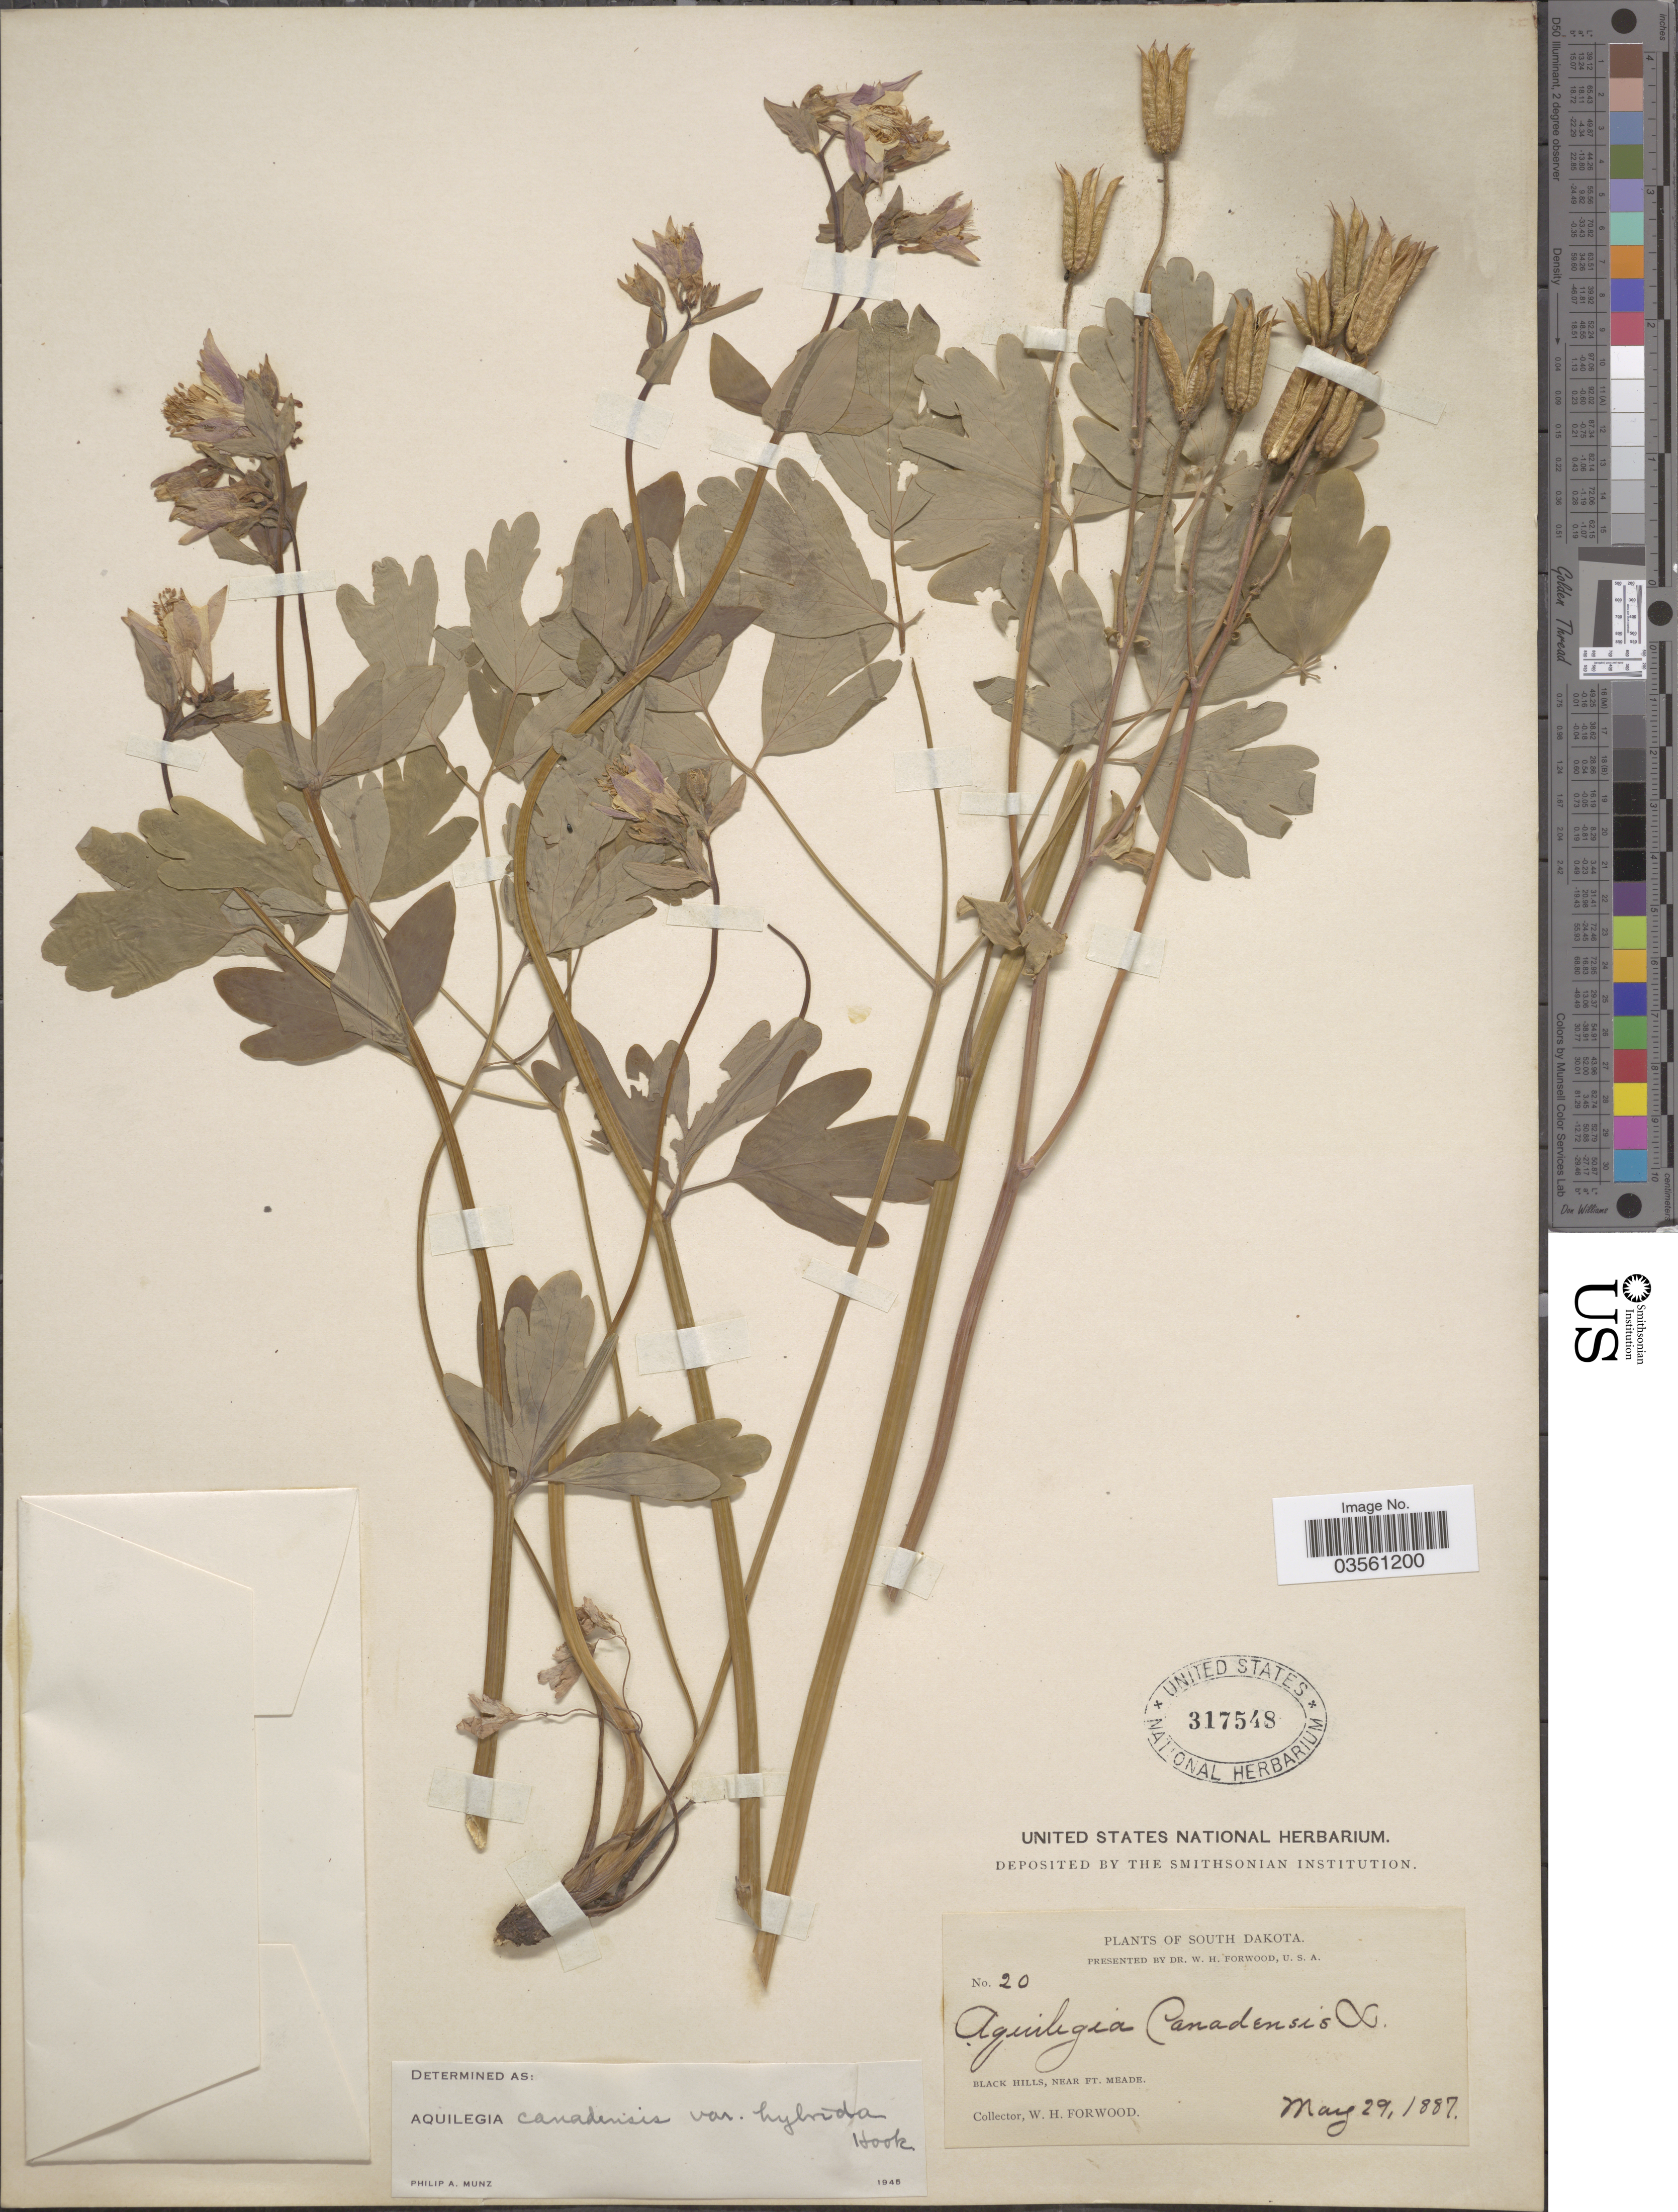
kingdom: Plantae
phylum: Tracheophyta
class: Magnoliopsida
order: Ranunculales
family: Ranunculaceae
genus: Aquilegia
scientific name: Aquilegia canadensis var. hybrida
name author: Hook.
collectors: W. Forwood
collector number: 20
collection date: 1887-05-29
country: United States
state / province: South Dakota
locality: Black Hills, near Ft. Meade.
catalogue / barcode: US 317548